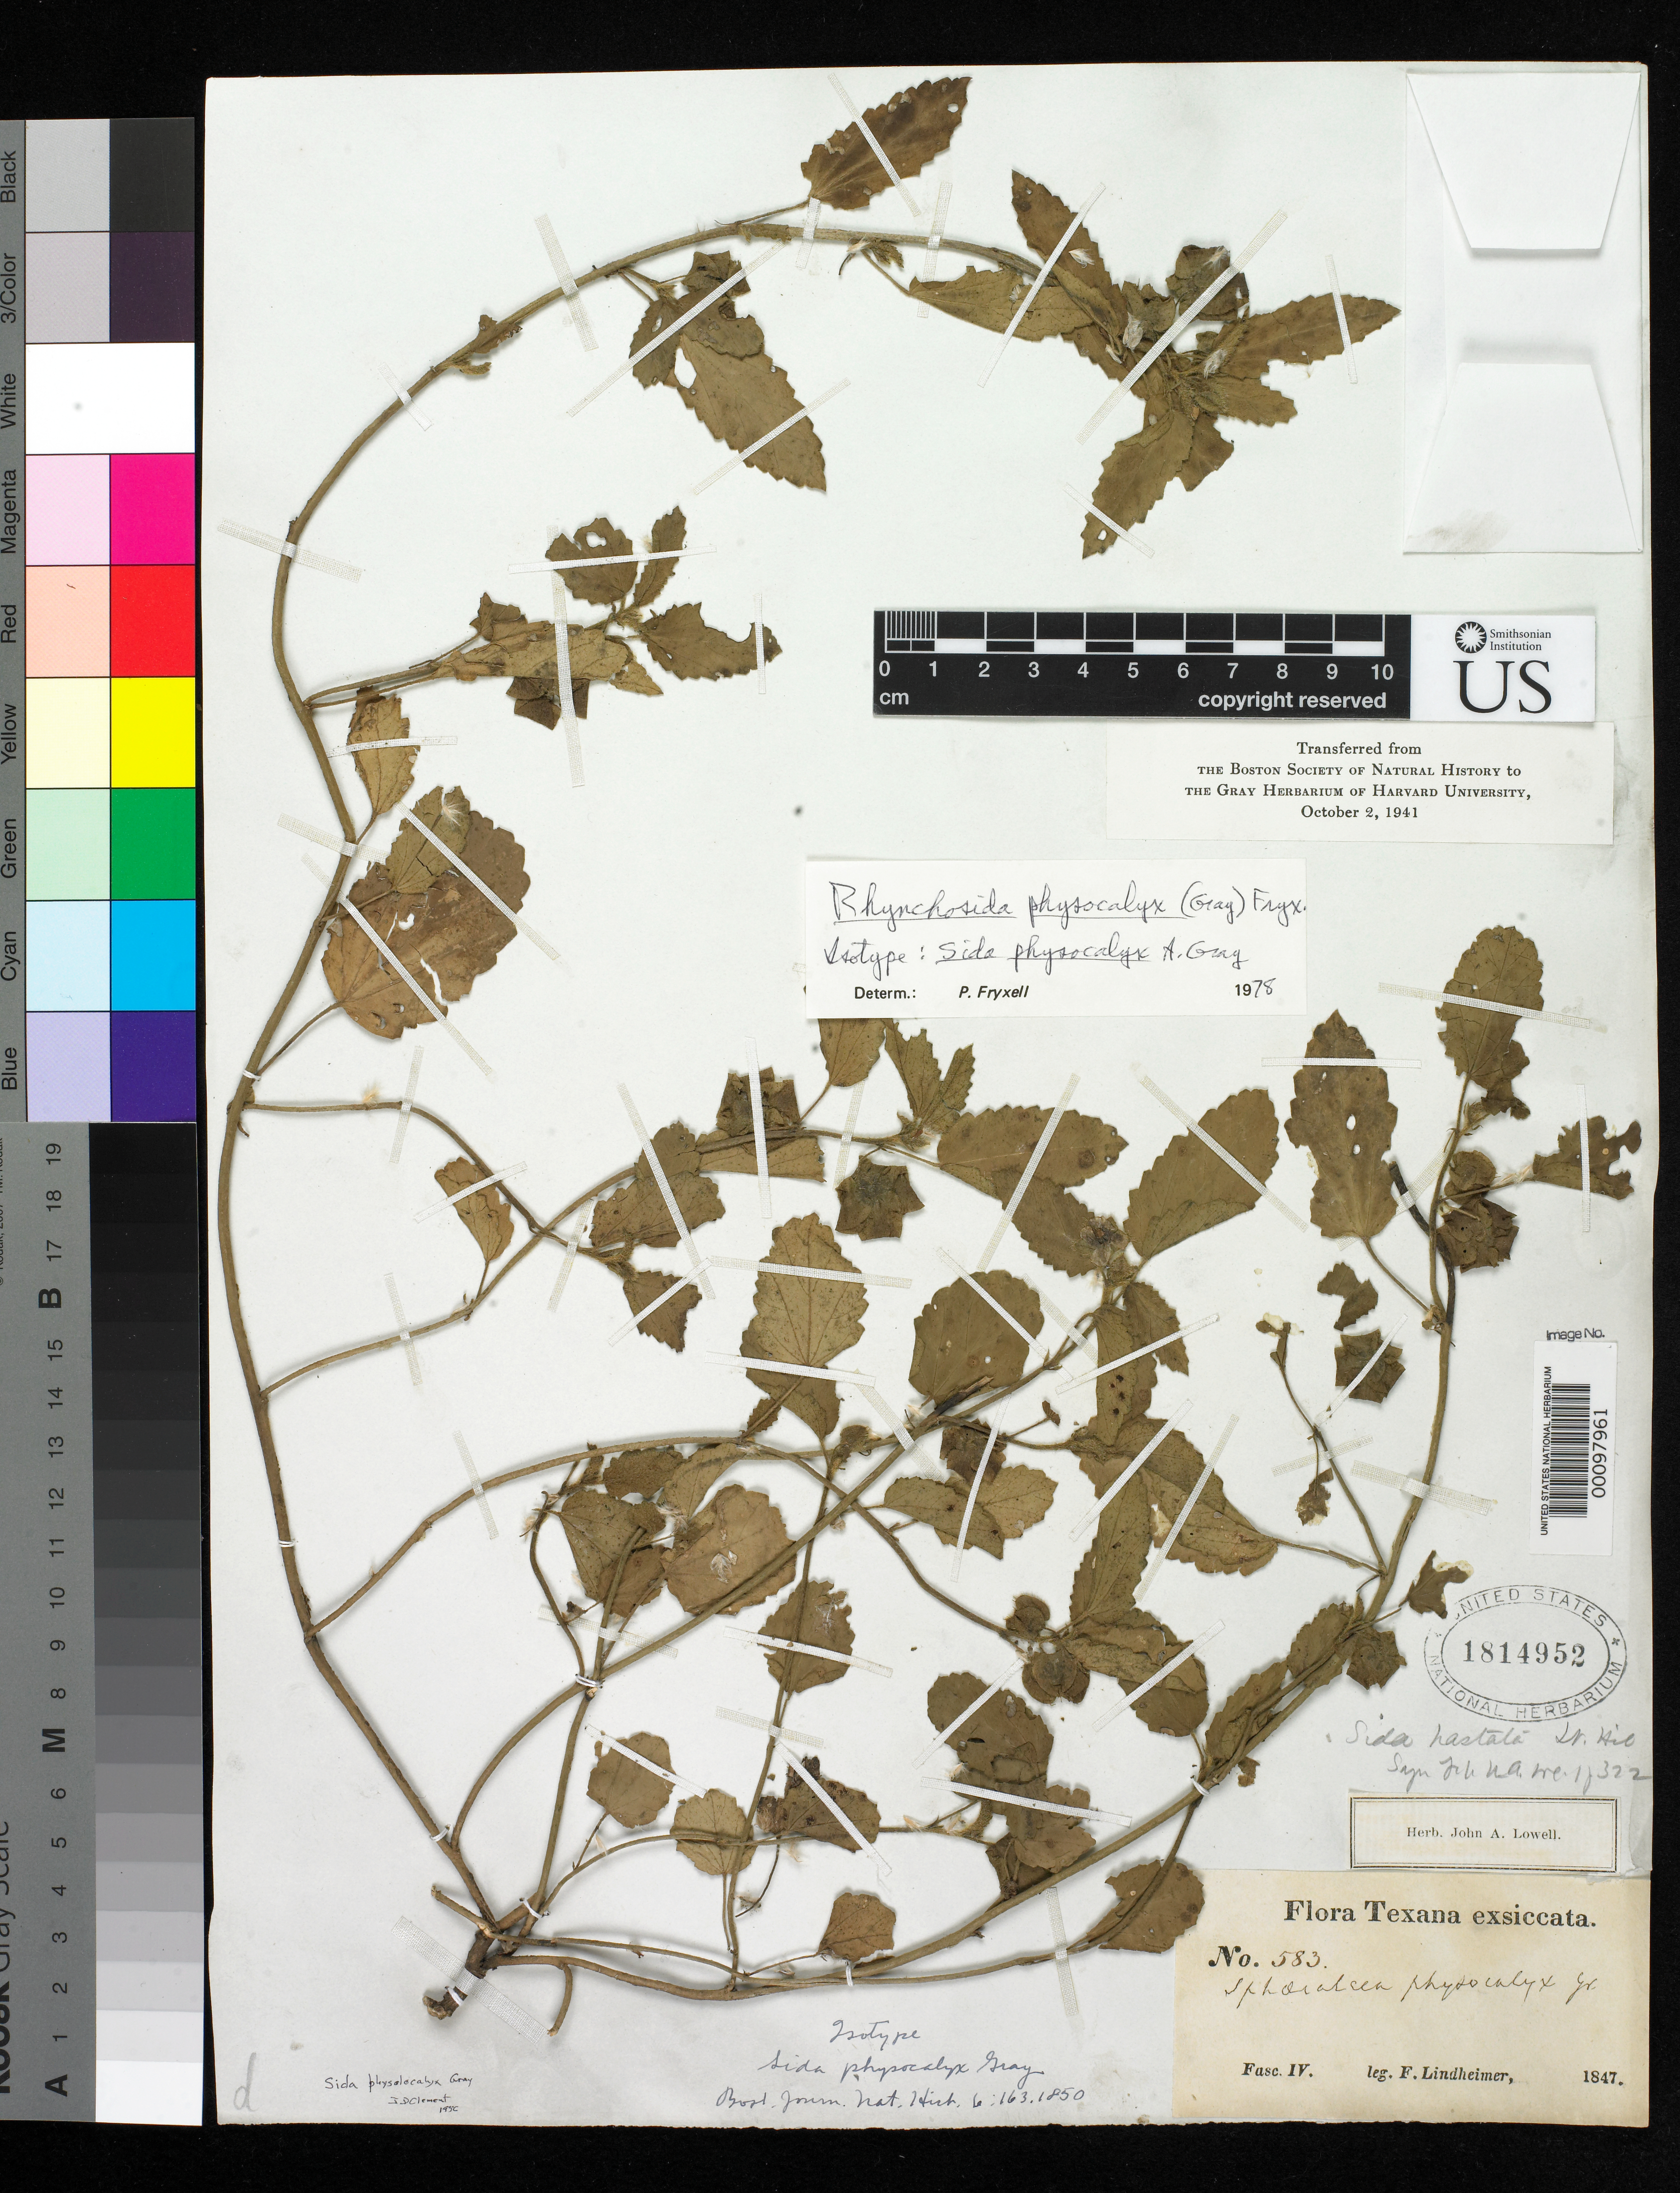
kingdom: Plantae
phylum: Tracheophyta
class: Magnoliopsida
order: Malvales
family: Malvaceae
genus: Sida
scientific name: Sida physocalyx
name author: A. Gray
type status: Isotype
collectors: F. J. Lindheimer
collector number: IV 583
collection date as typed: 1847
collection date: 1847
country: United States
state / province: Texas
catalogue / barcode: US 1814952